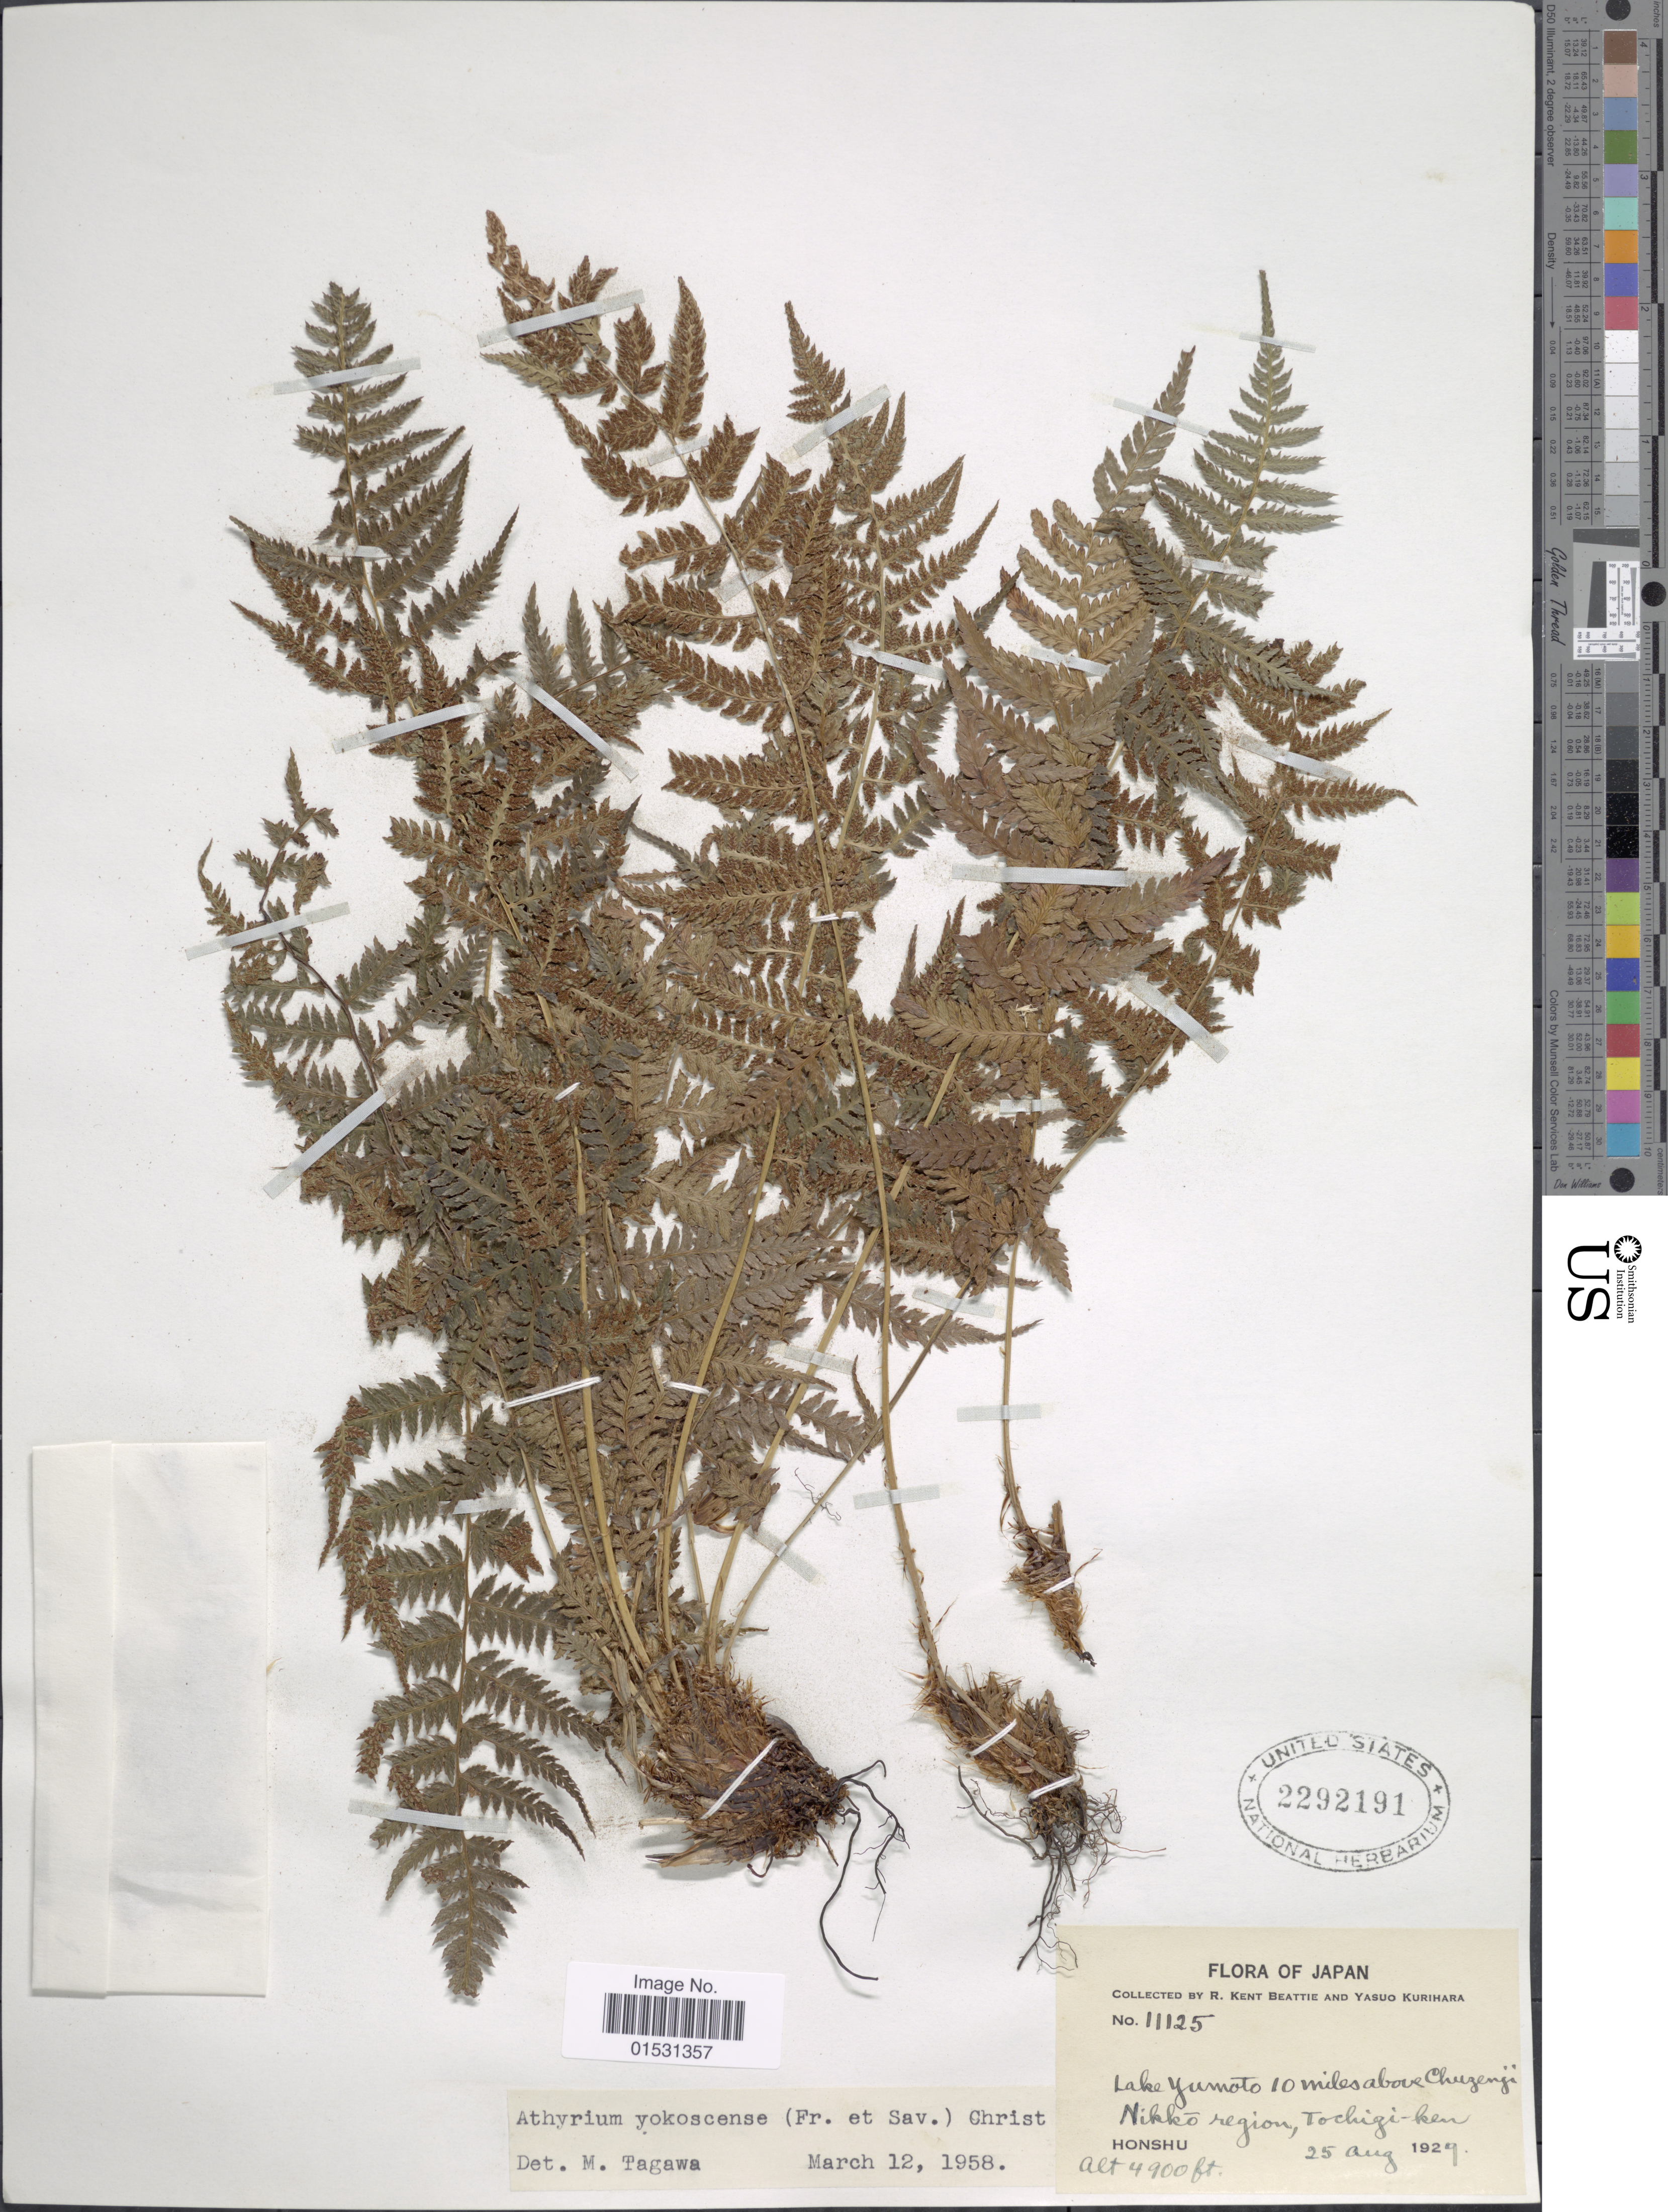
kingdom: Plantae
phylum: Tracheophyta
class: Polypodiopsida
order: Polypodiales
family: Athyriaceae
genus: Athyrium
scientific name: Athyrium yokoscense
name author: (Franch. & Sav.) Christ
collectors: R. K. Beattie & Y. Kurihara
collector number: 11125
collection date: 1929-08-25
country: Japan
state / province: Totigi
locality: Lake Yumoto 10 miles above Chuzenji. Nikko region, Tochigi-ken. Honshu.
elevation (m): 1494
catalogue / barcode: US 2292191